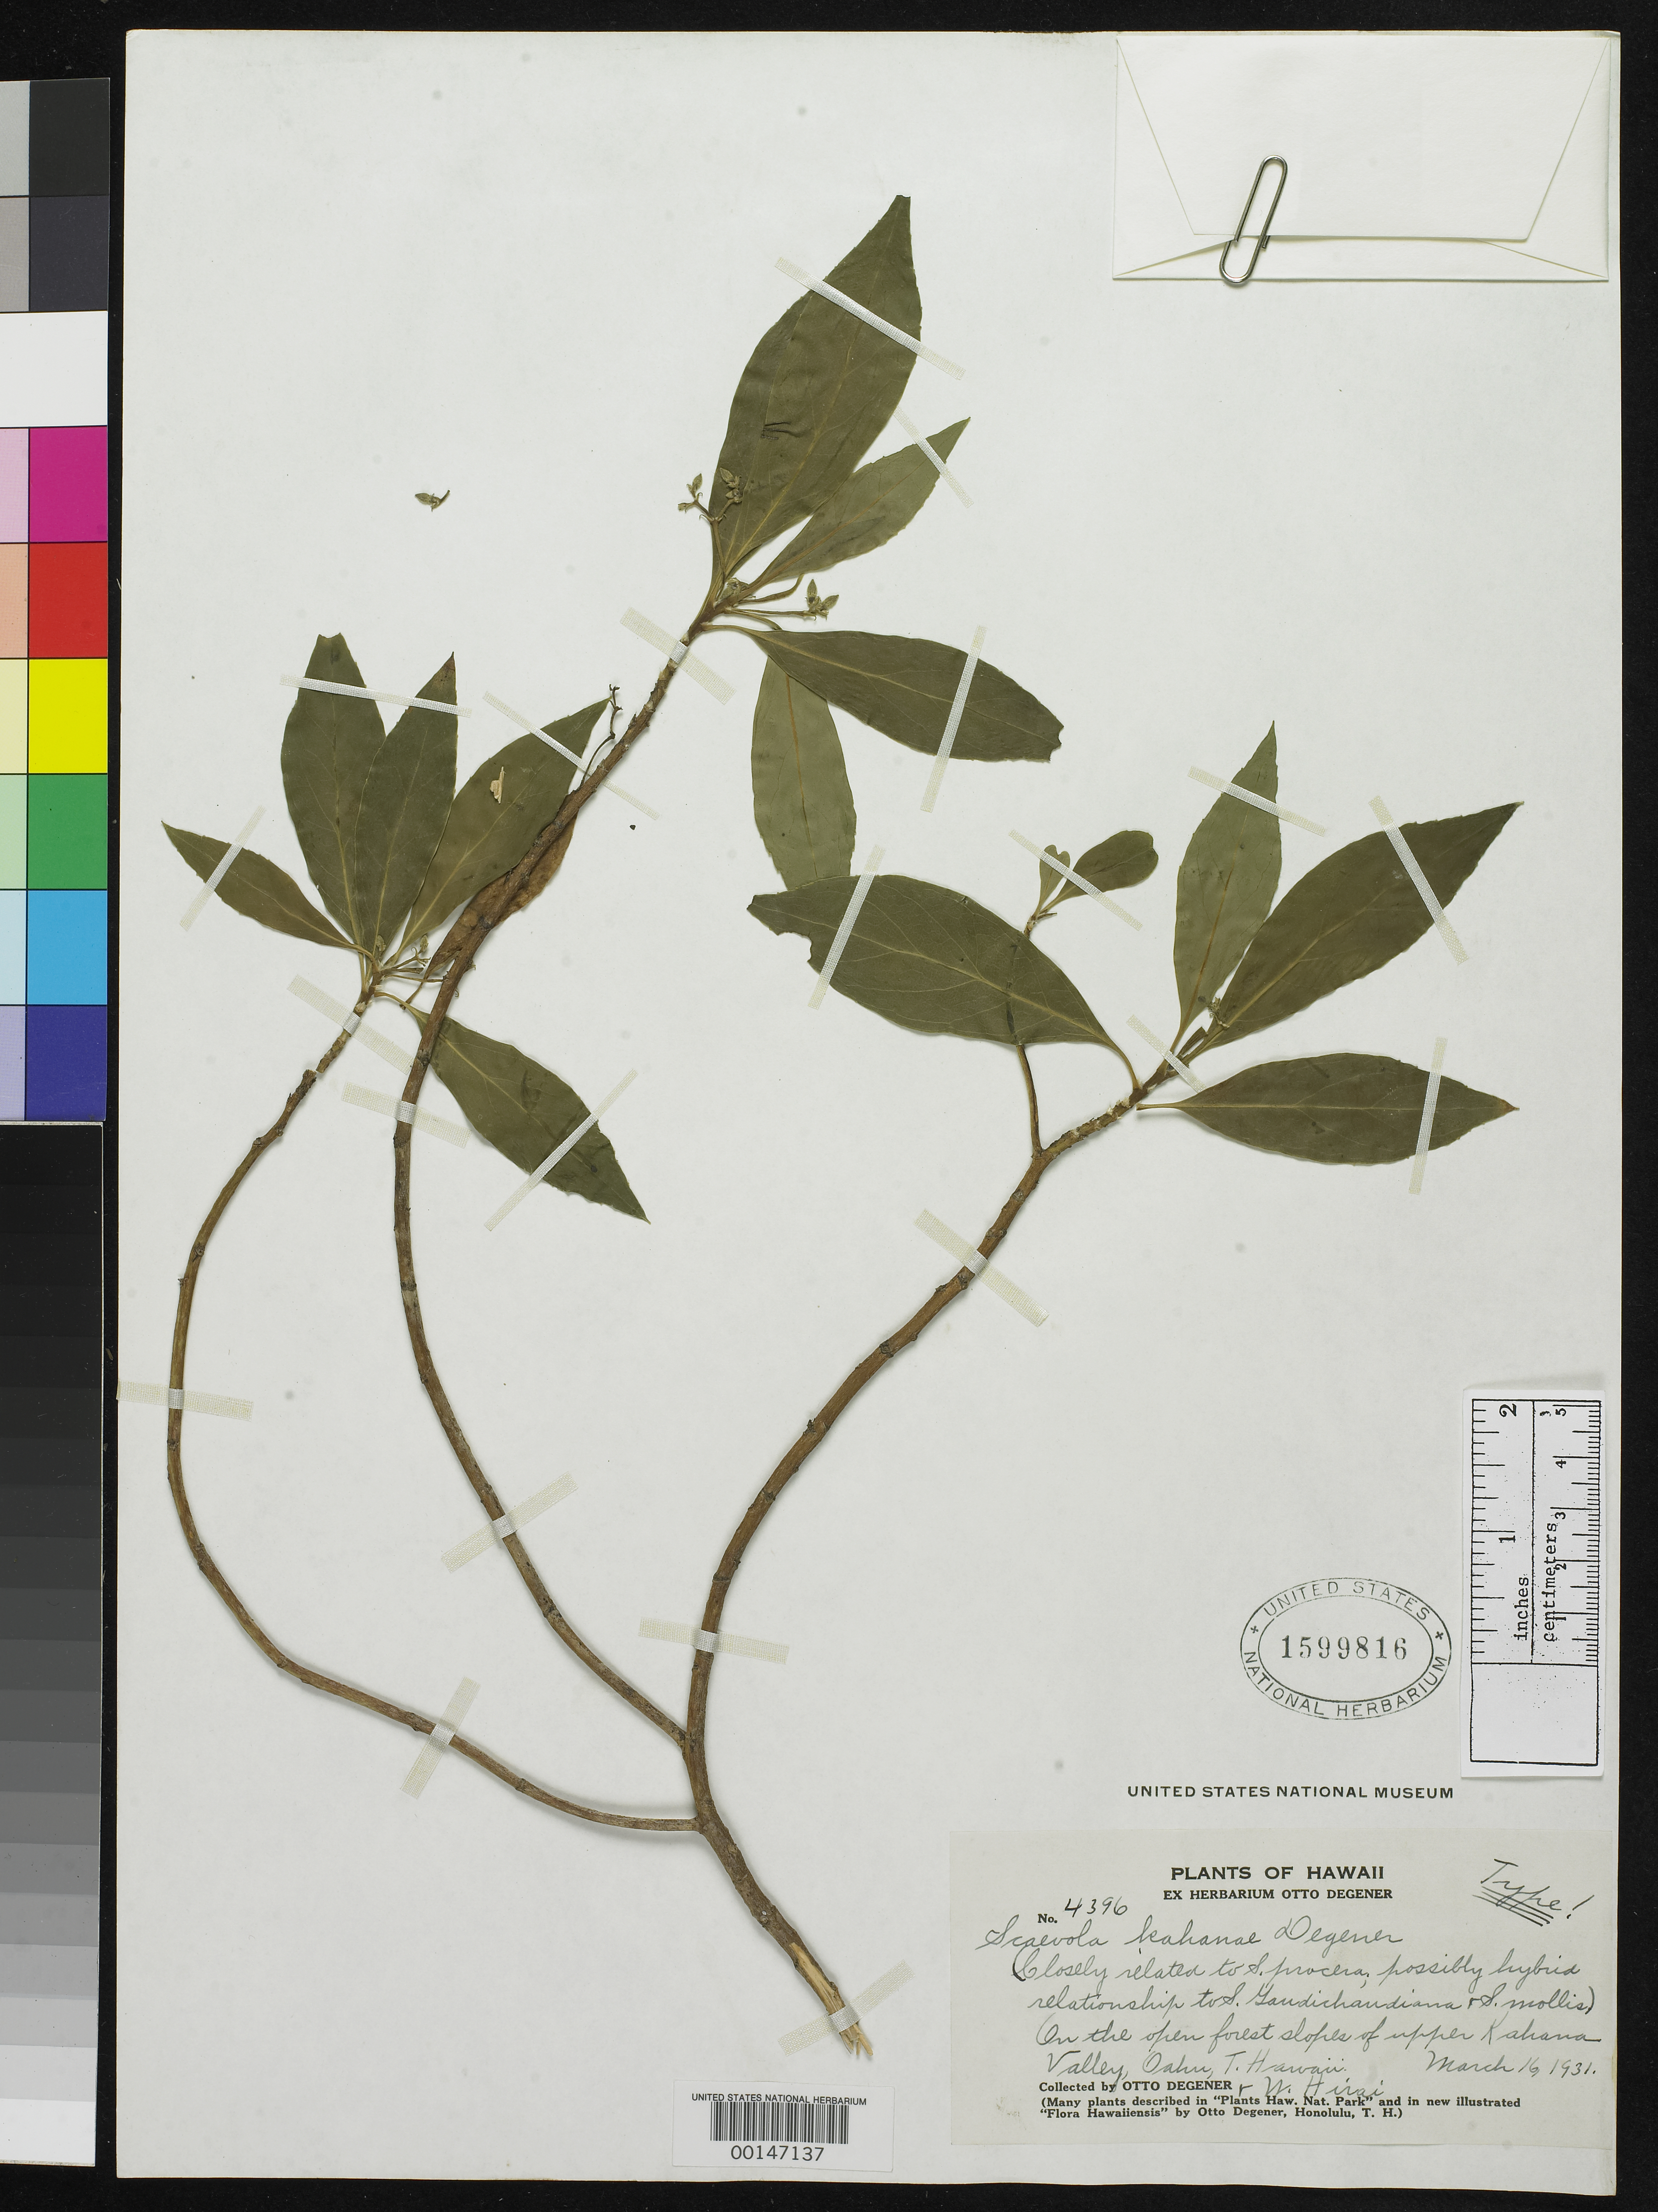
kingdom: Plantae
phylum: Tracheophyta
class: Magnoliopsida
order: Asterales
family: Goodeniaceae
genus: Scaevola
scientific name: Scaevola kahanae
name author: O. Deg.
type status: Isotype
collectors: O. Degener & W. Hirai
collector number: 4396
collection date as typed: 16 Mar 1931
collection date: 1931-03-16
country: United States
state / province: Hawaii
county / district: Honolulu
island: Oahu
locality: Kahana Valley.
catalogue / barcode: US 1599816